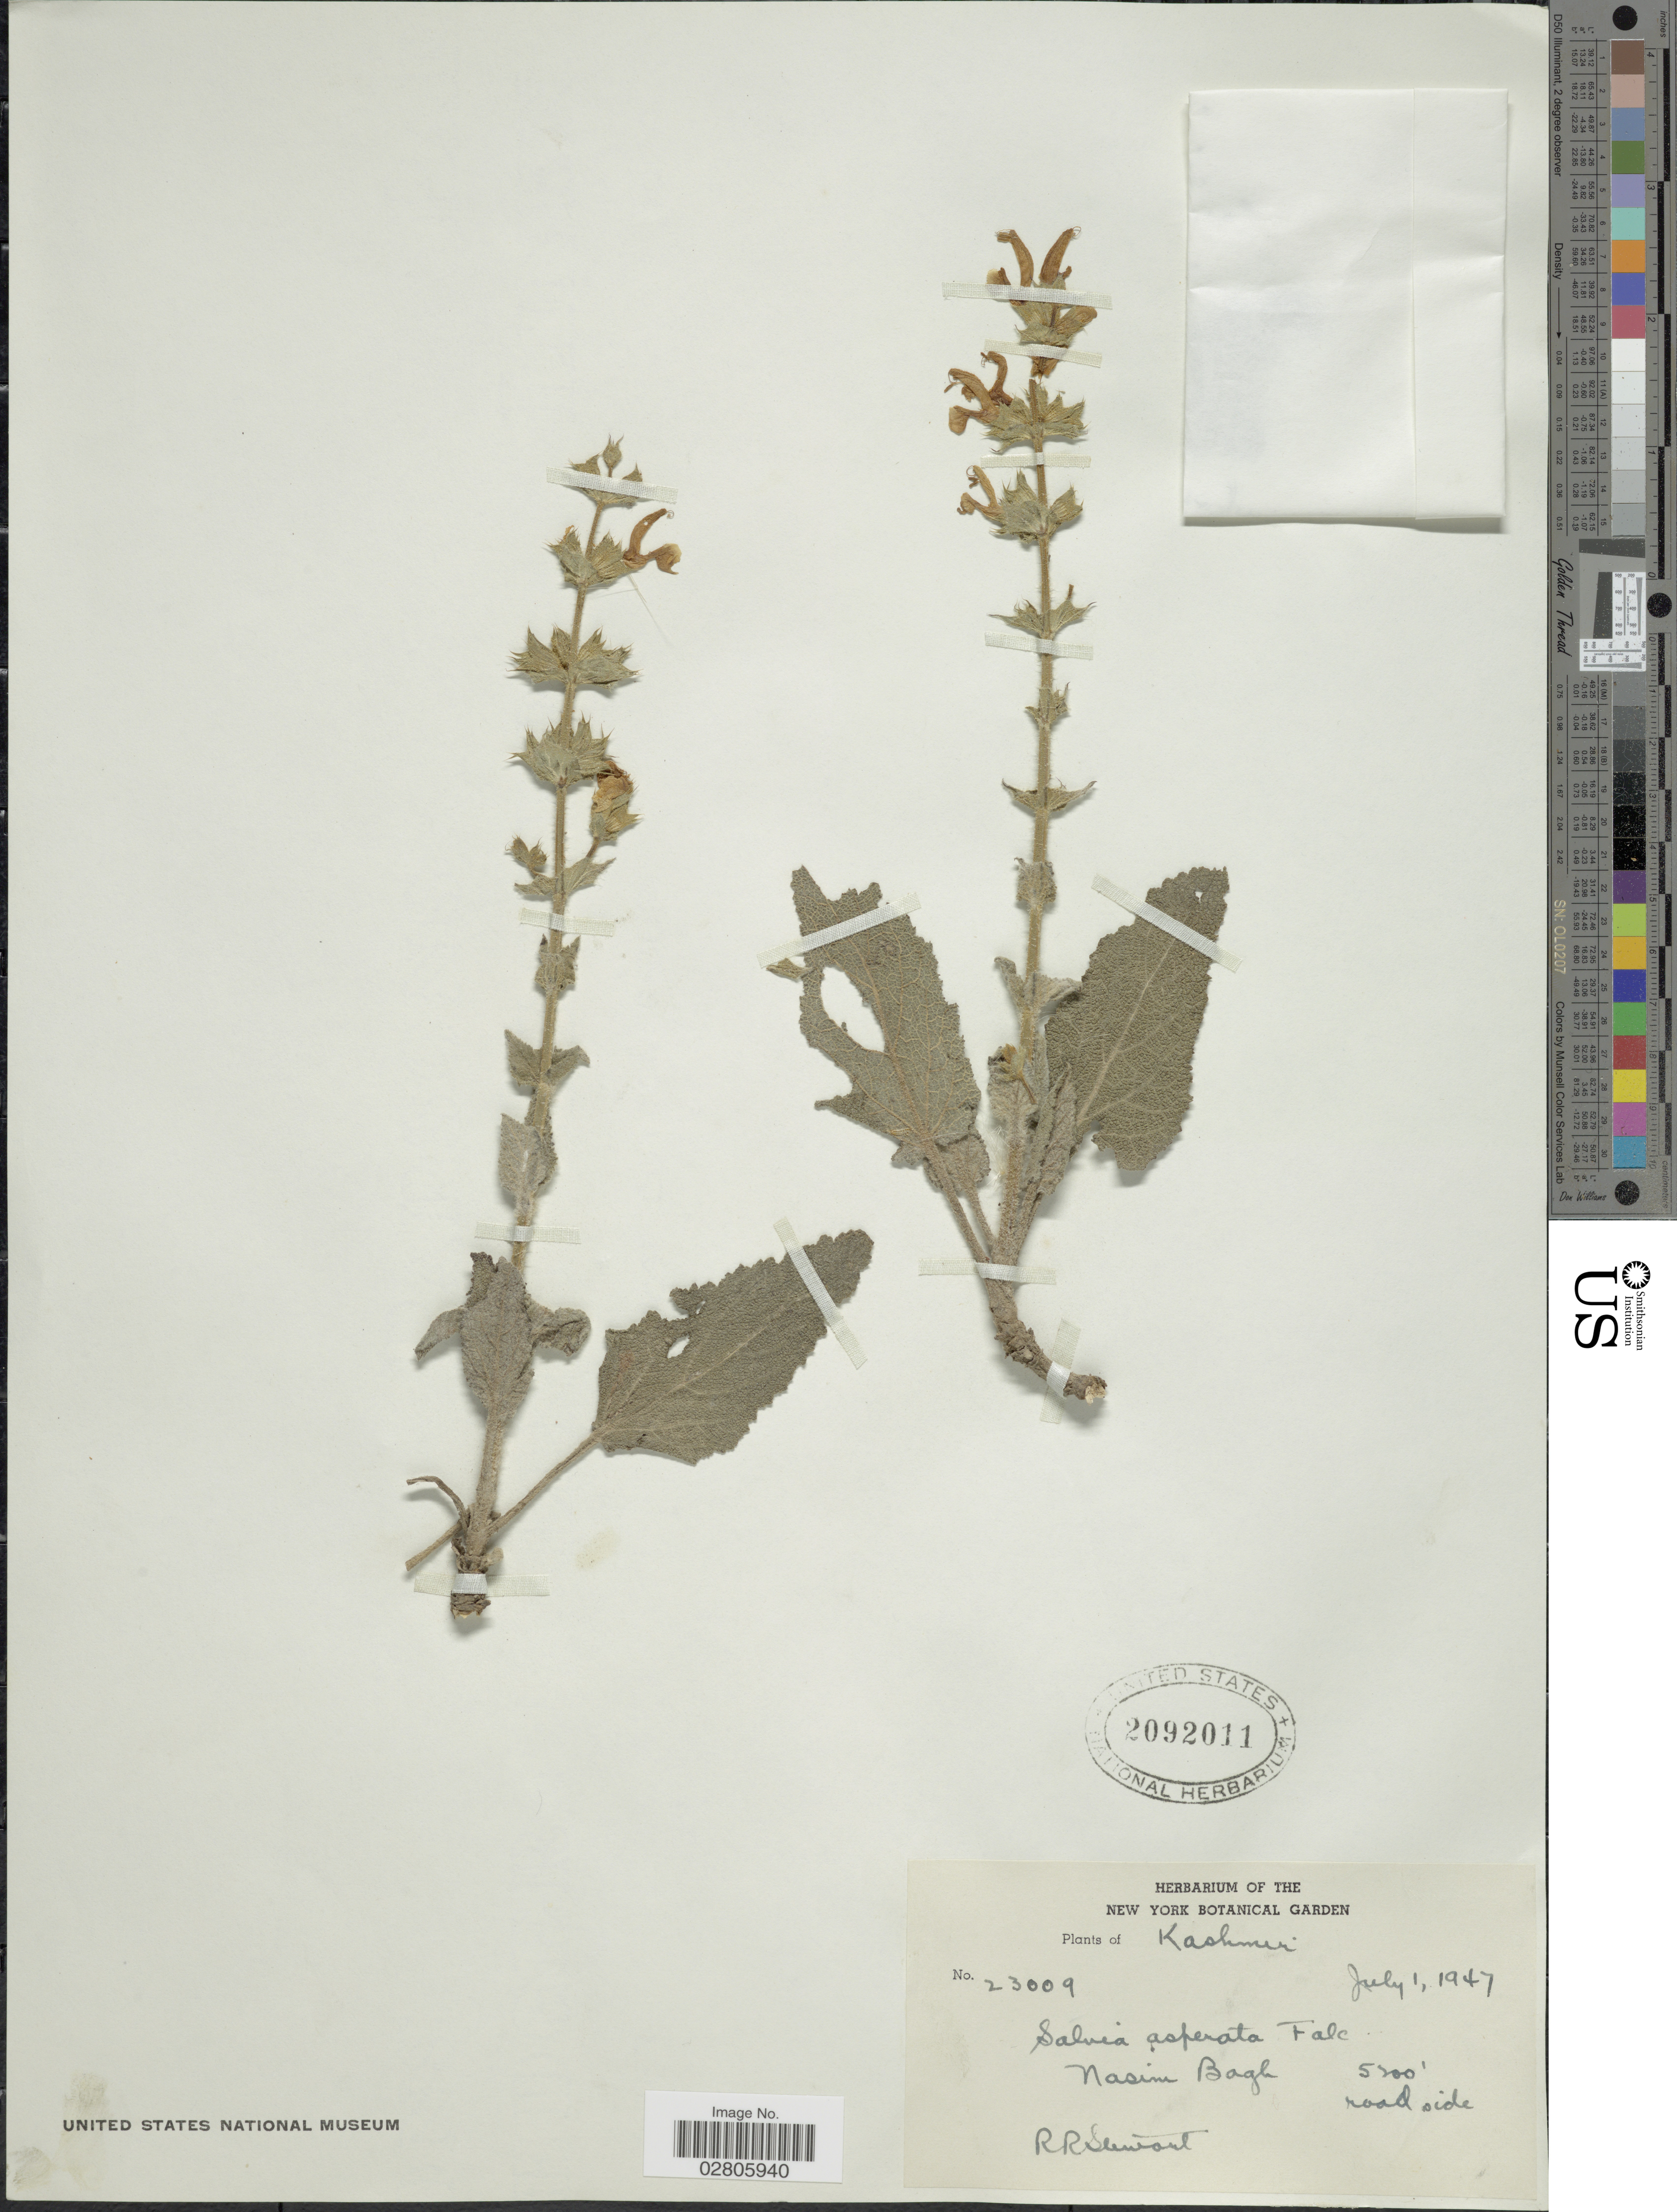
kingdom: Plantae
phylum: Tracheophyta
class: Magnoliopsida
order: Lamiales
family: Lamiaceae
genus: Salvia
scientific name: Salvia asperata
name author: Falc. ex Benth.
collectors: R. R. Stewart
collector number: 23009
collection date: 1947-07-01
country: India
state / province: Jammu and Kashmir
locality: Kashmir. Nasim Bagh.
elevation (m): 1585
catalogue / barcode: US 2092011